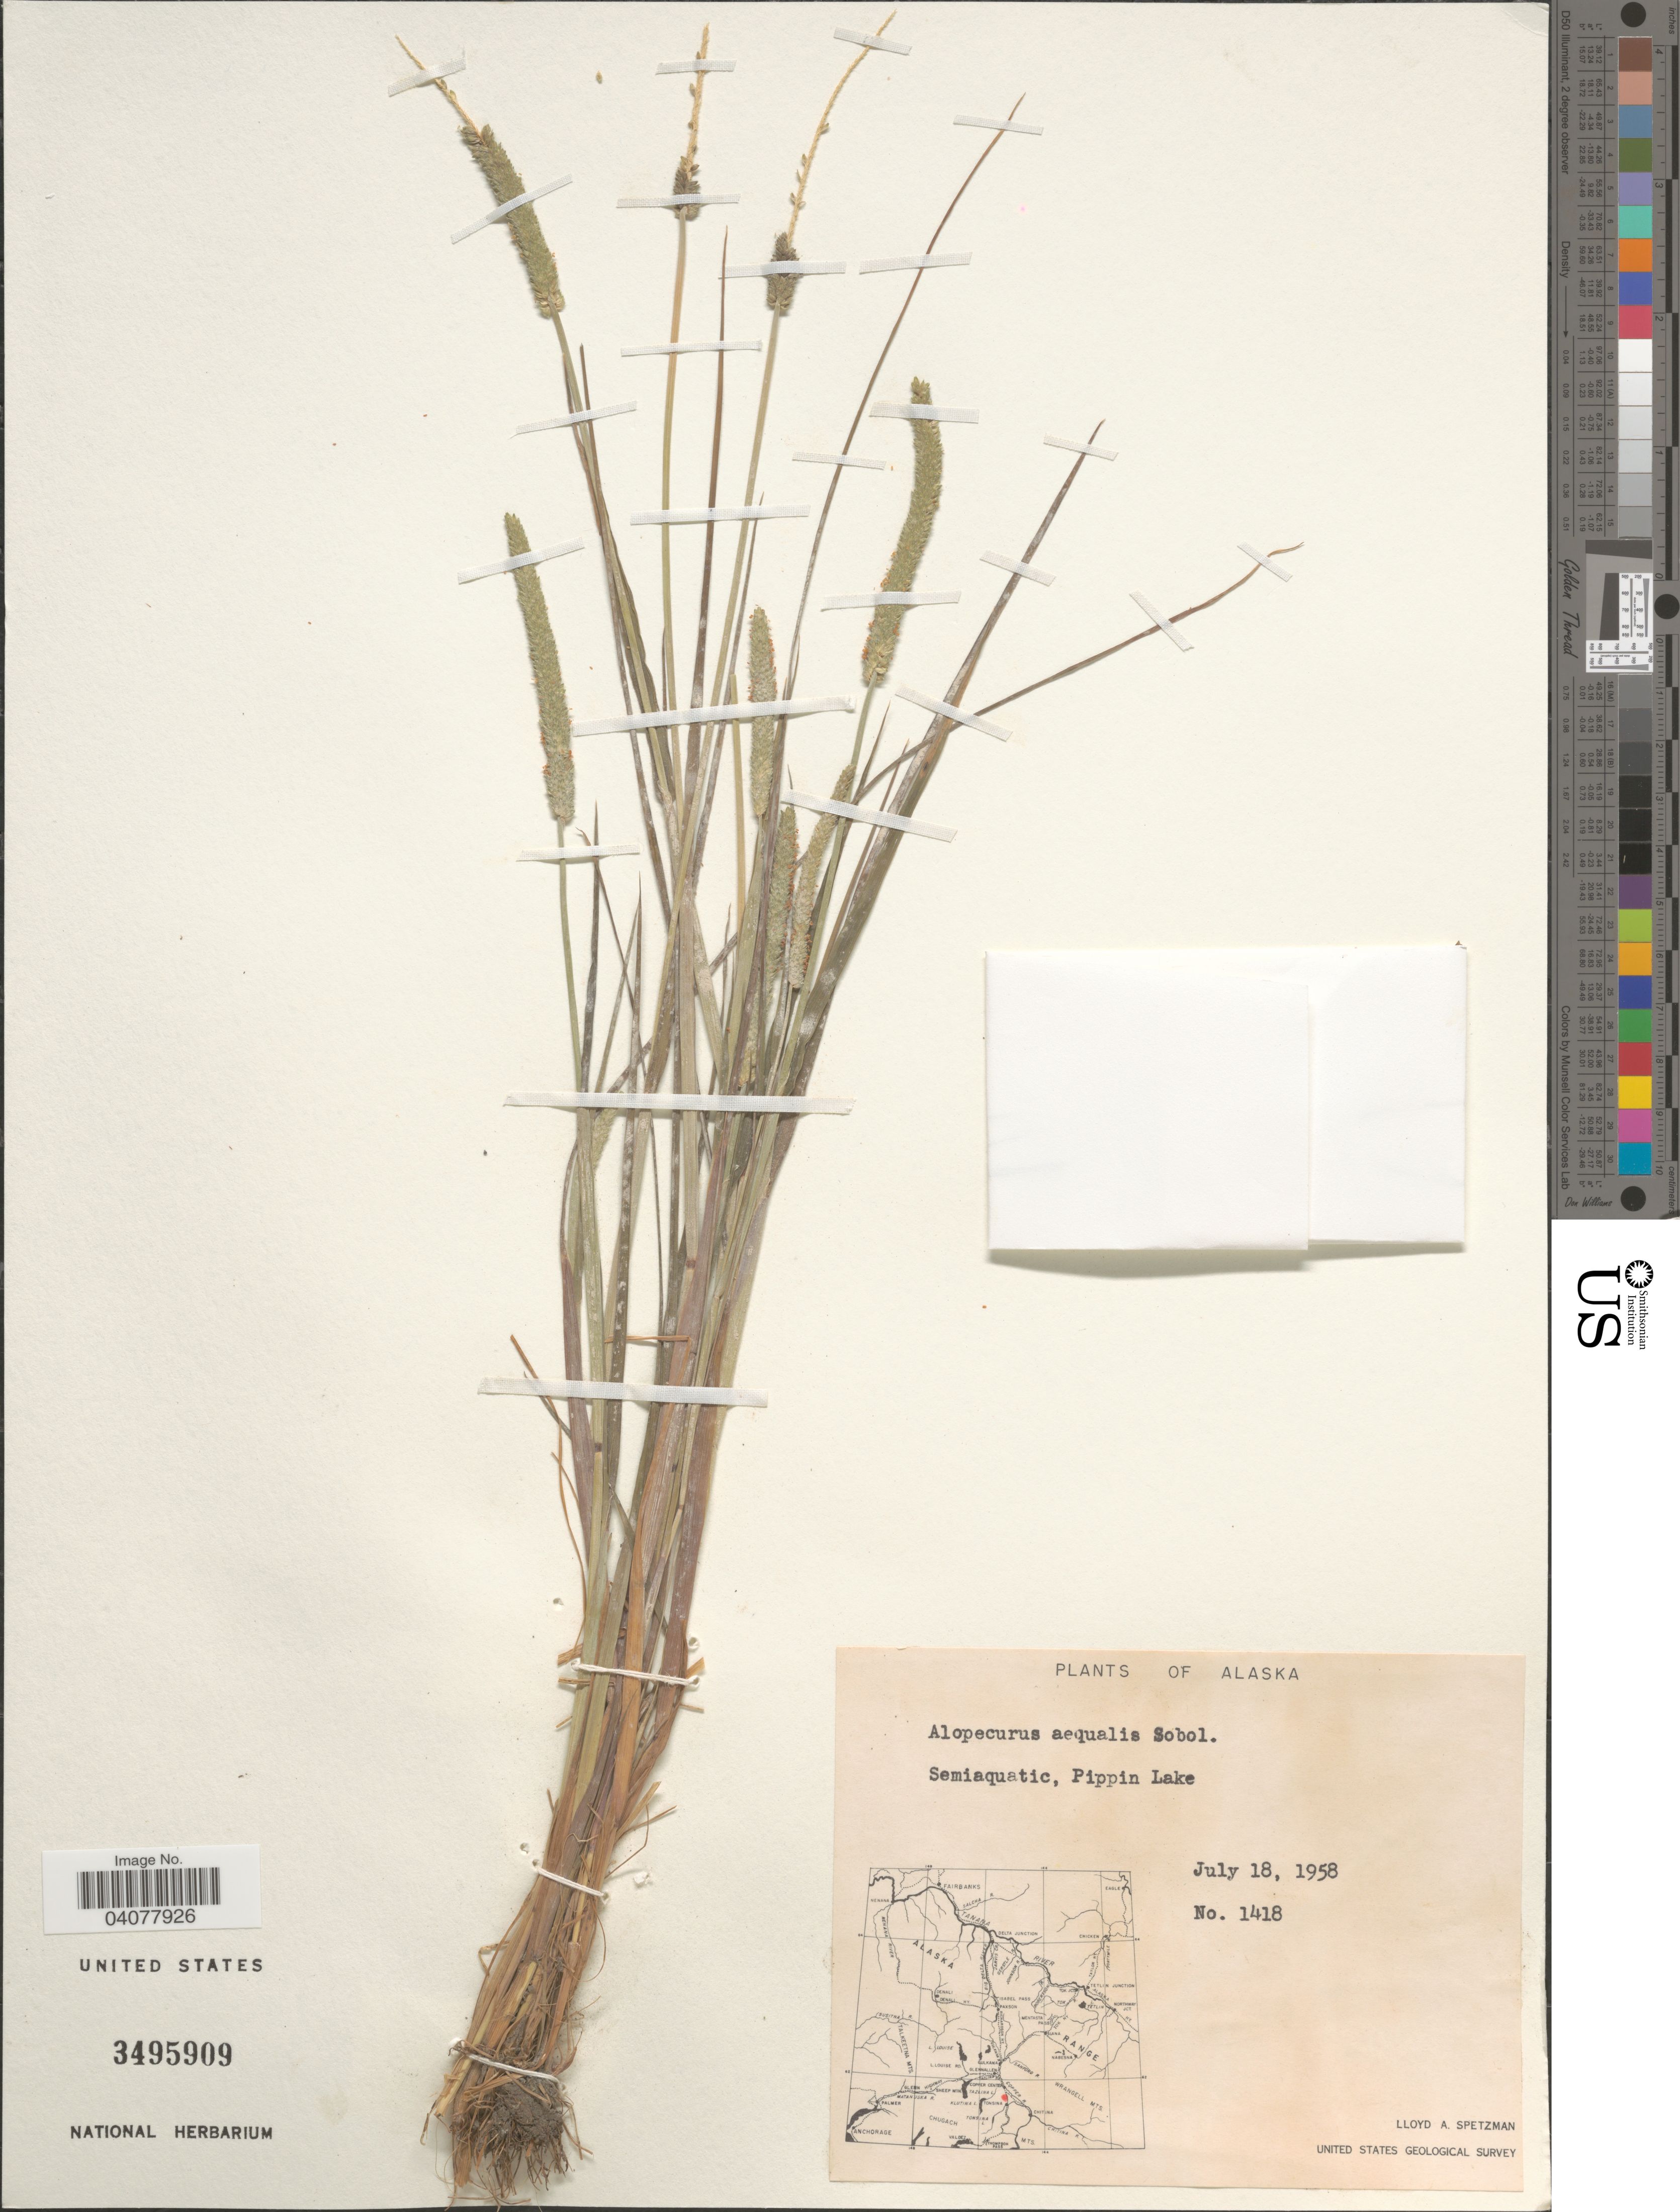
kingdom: Plantae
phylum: Tracheophyta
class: Liliopsida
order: Poales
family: Poaceae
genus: Alopecurus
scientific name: Alopecurus aequalis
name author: Sobol.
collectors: L. Spetzman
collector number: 1418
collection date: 1958-07-18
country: United States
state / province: Alaska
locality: Semiaquatic, Pippin Lake. United States Geological Survey.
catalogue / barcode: US 3495909